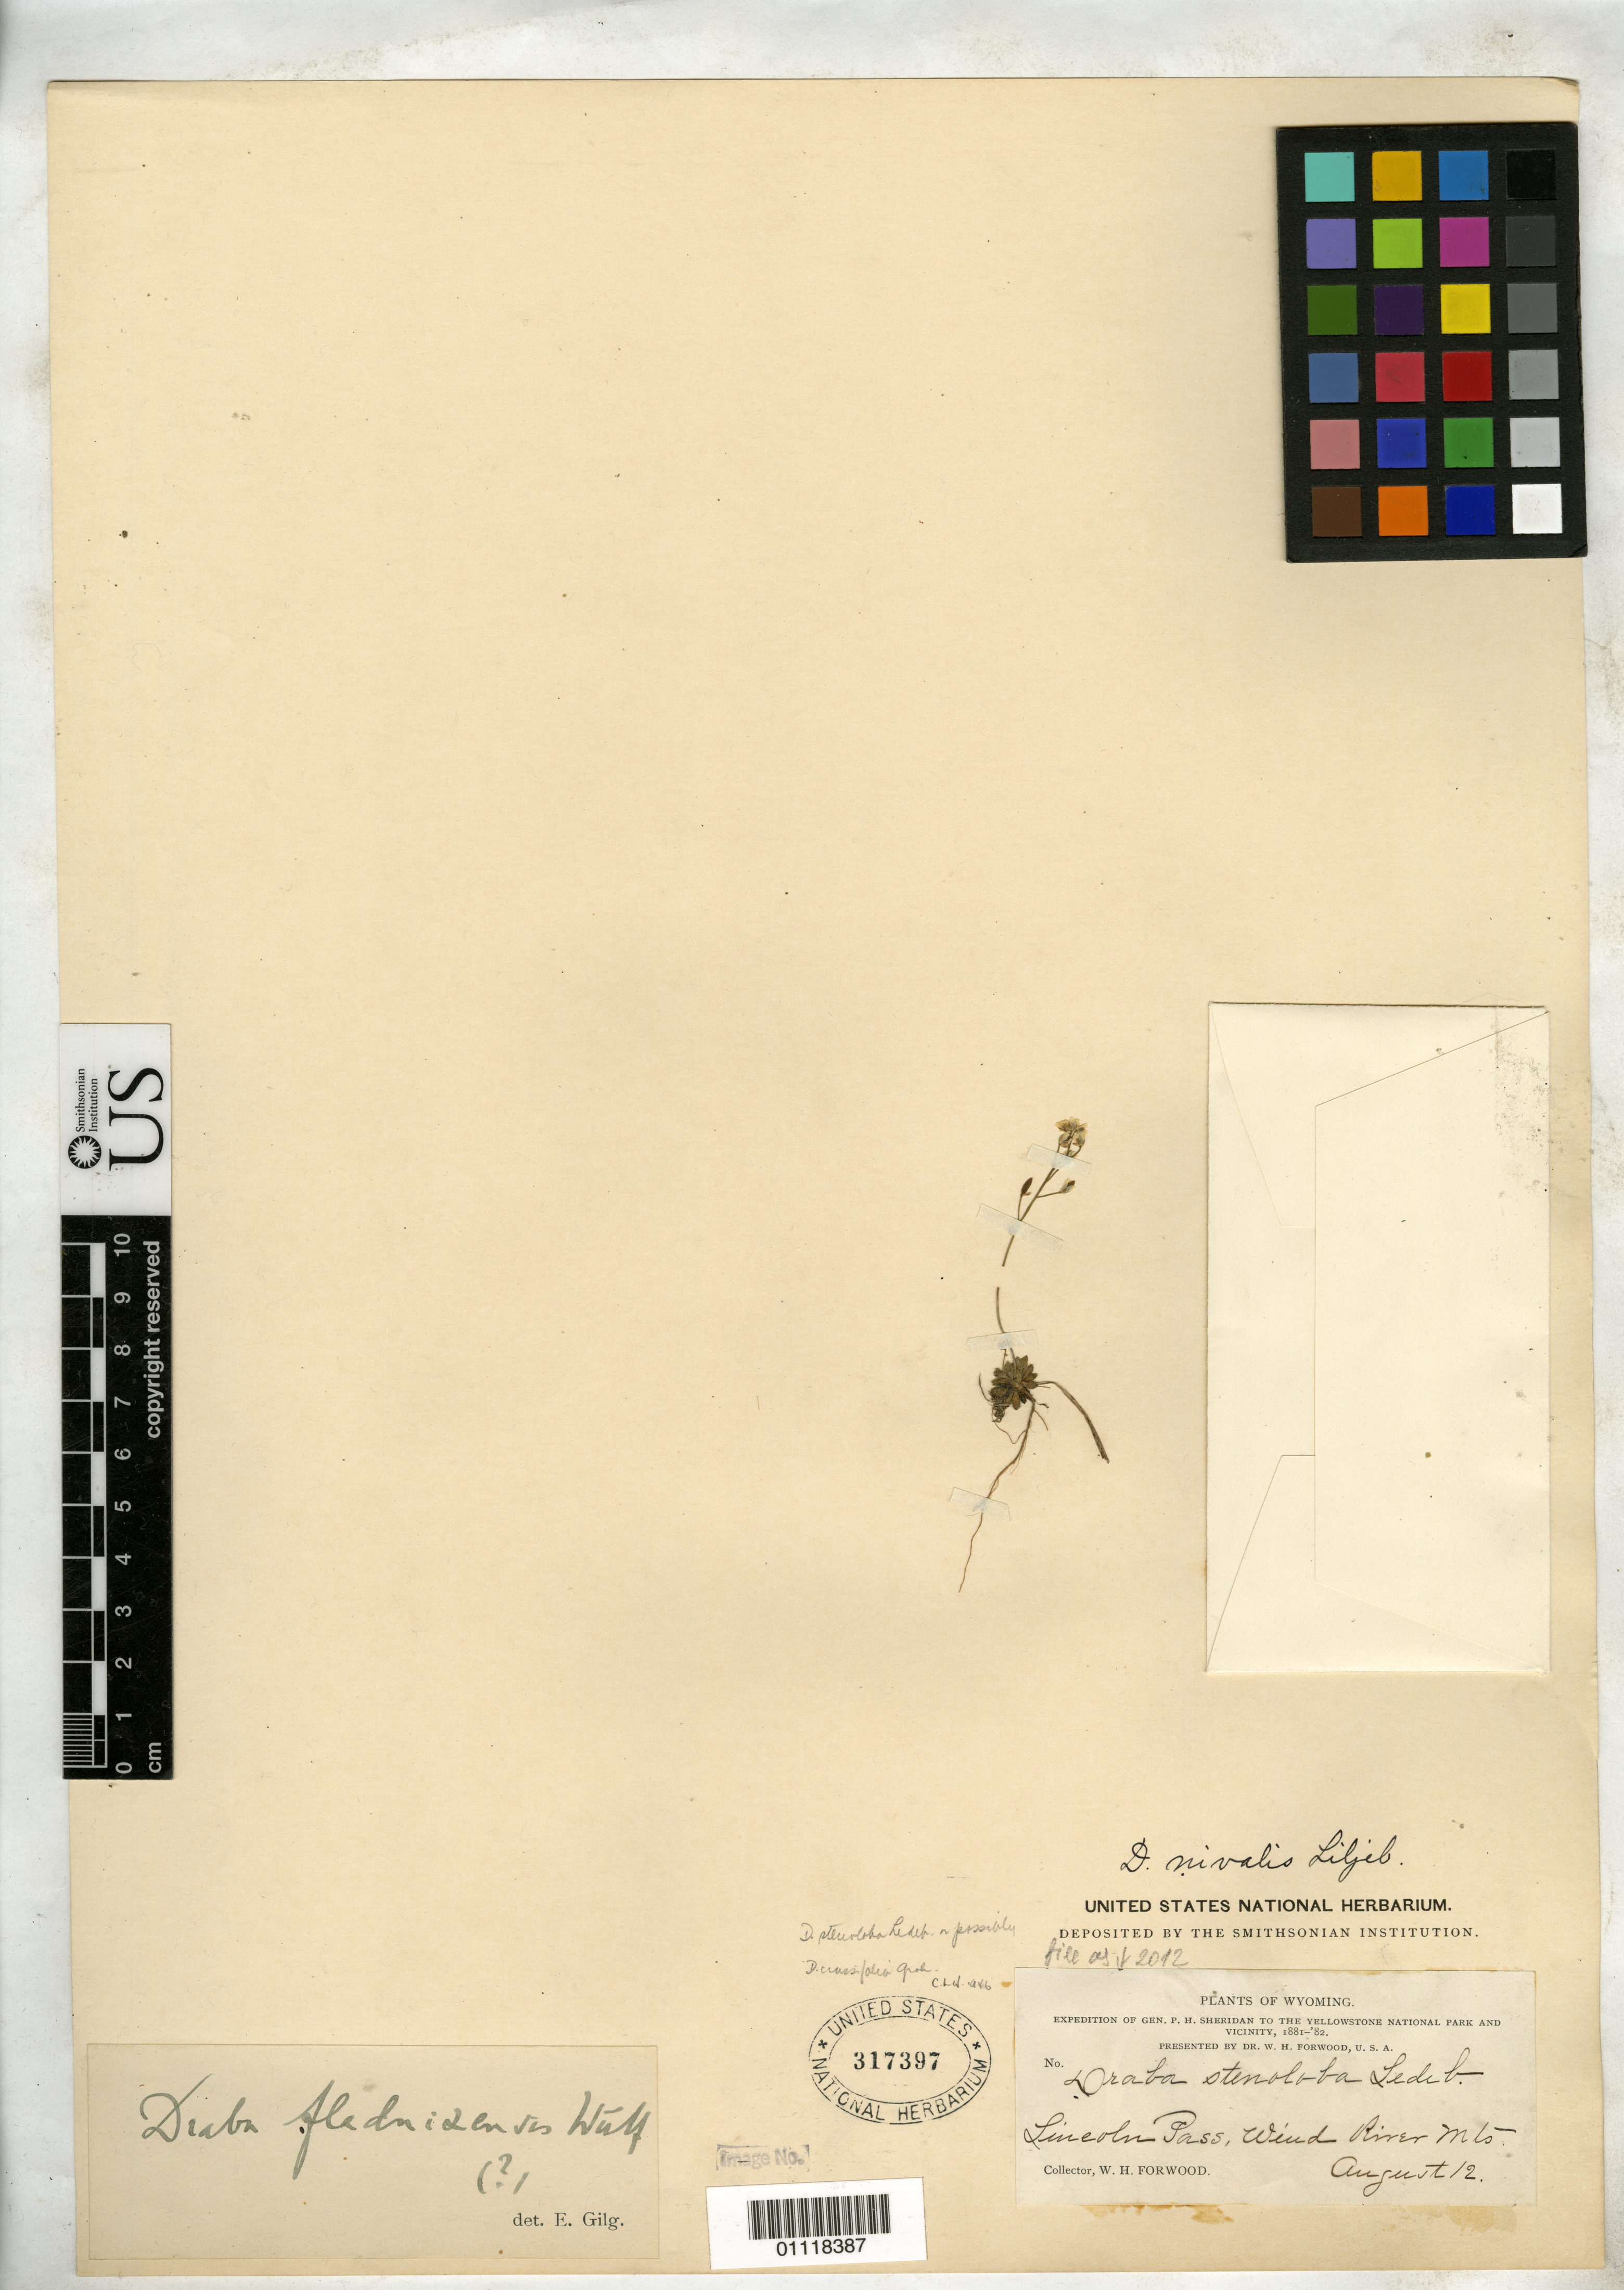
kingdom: Plantae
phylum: Tracheophyta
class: Magnoliopsida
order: Brassicales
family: Brassicaceae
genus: Draba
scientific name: Draba stenoloba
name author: Ledeb.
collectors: W. Forwood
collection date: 1881-08-12 or 1882-08-12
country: United States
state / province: Wyoming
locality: Lincoln Pass, Wind River Mts.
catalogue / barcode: US 317397